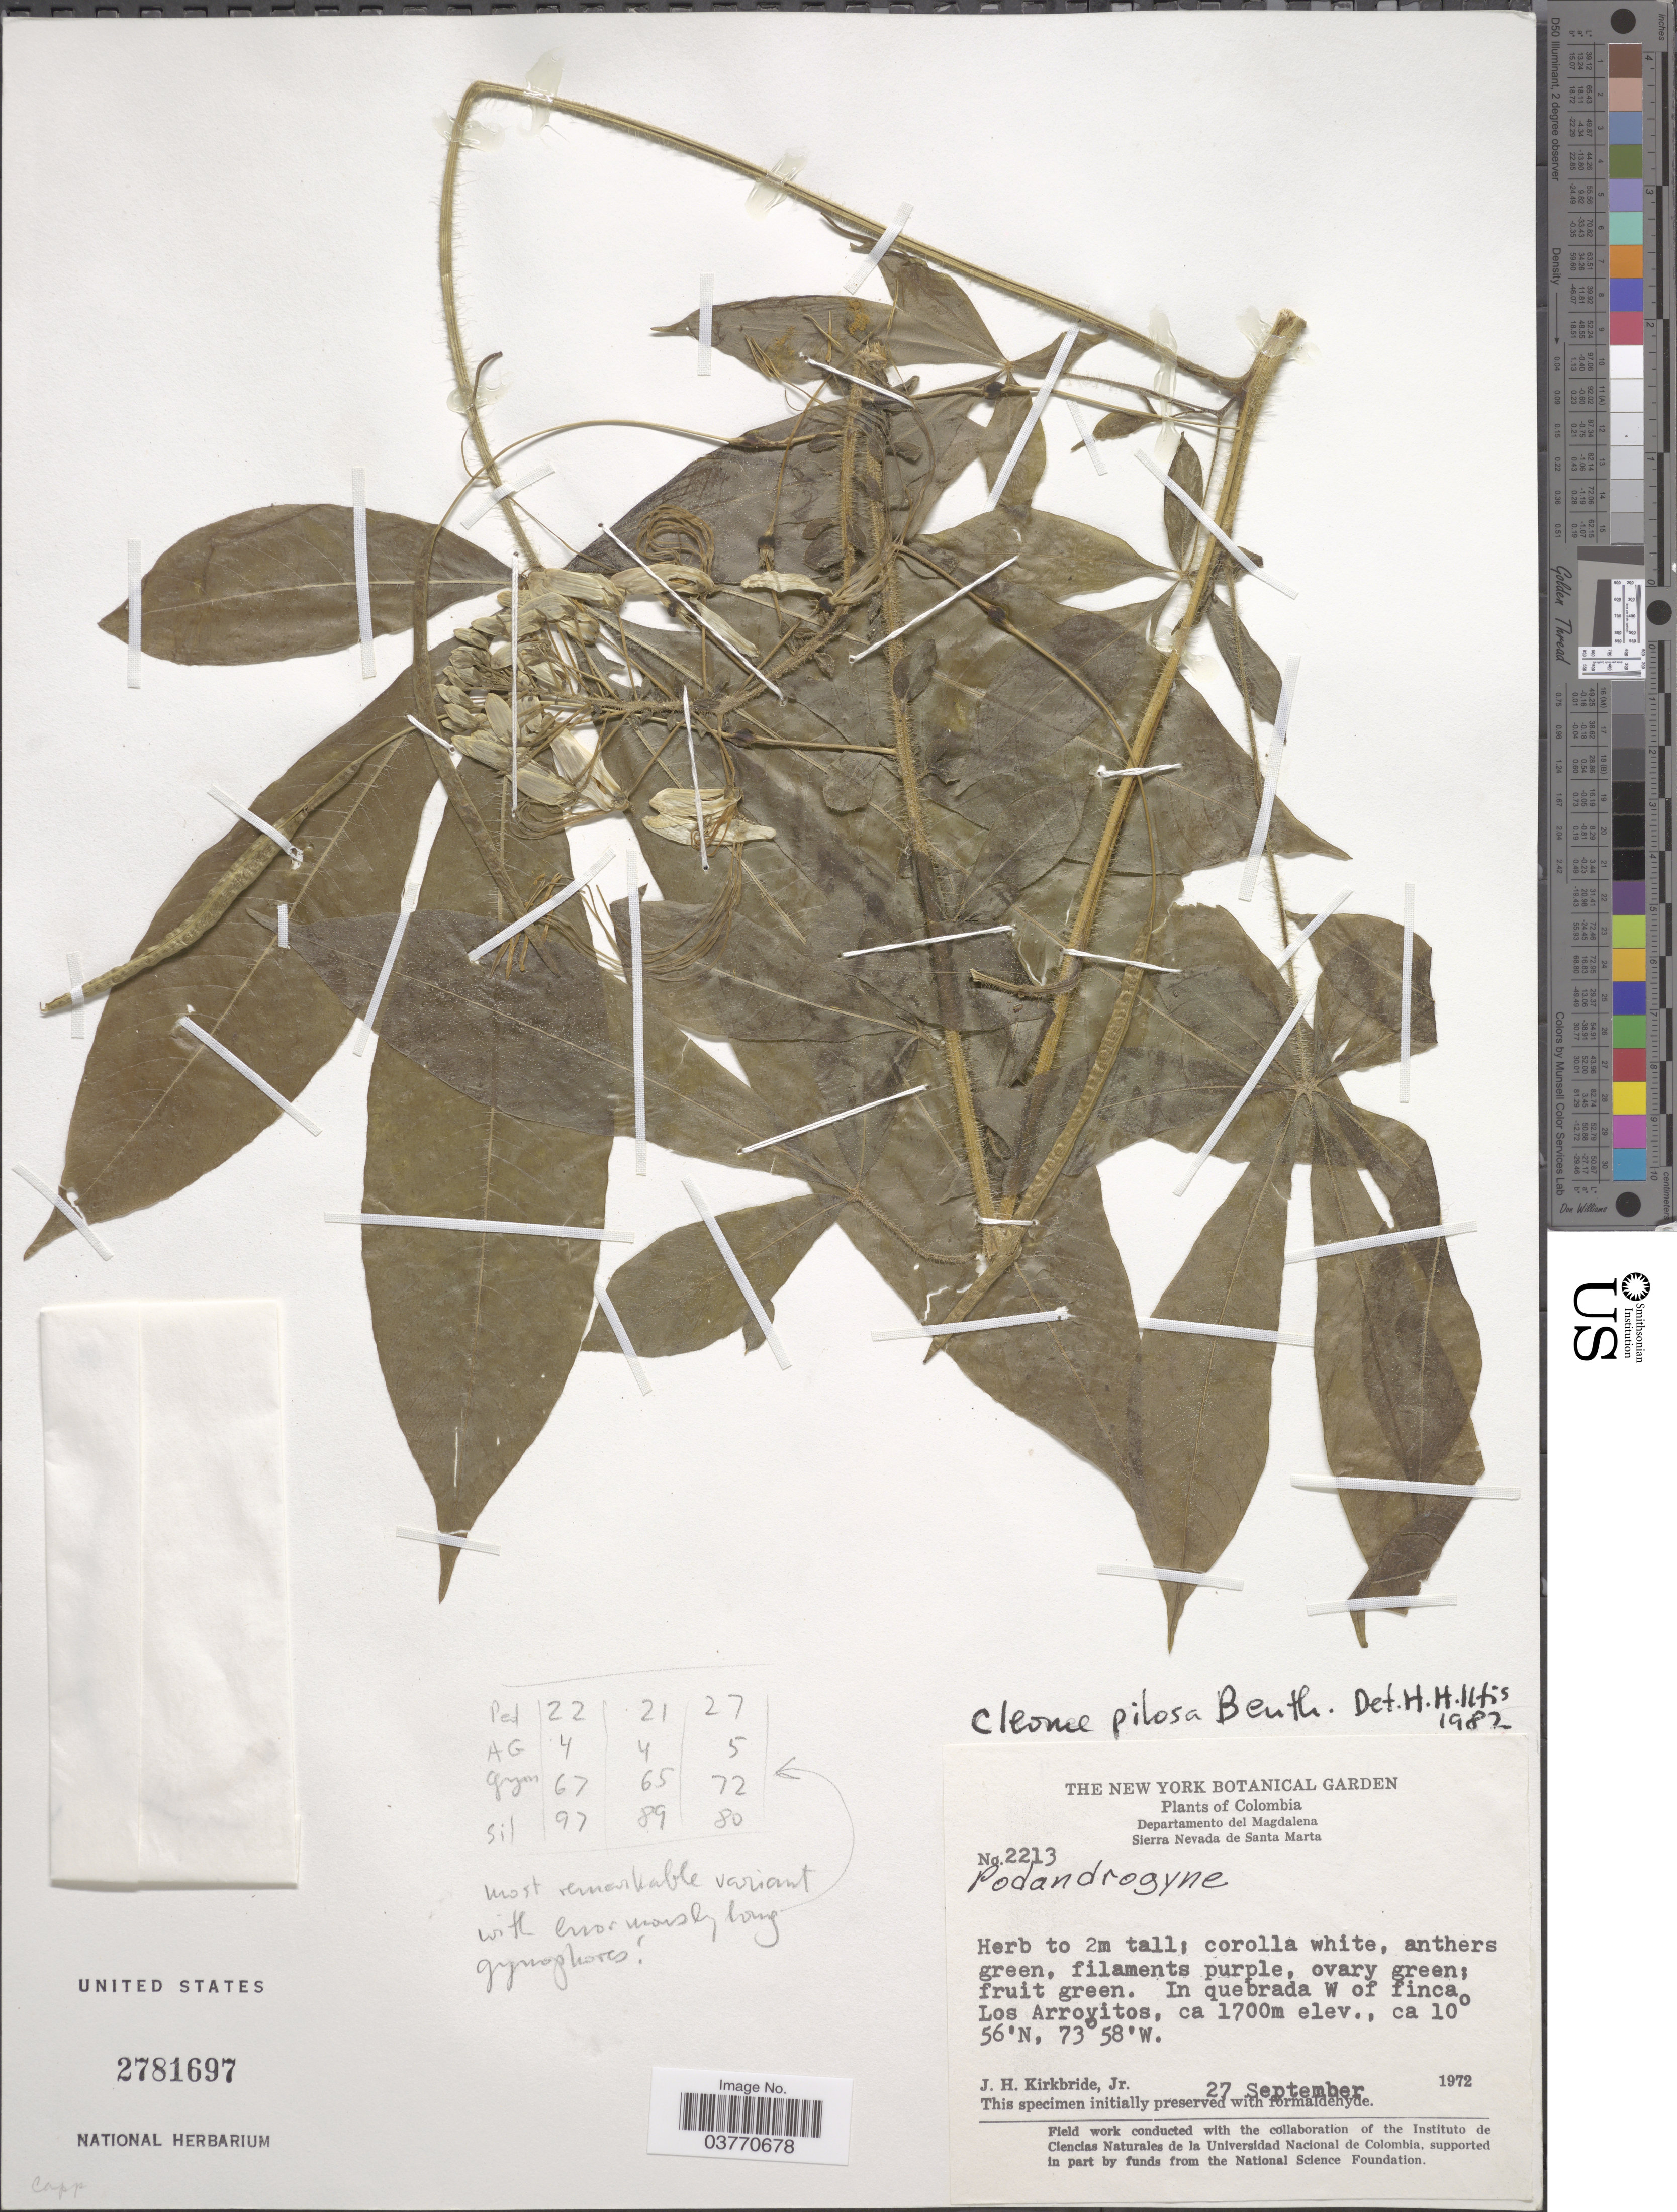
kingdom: Plantae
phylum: Tracheophyta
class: Magnoliopsida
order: Brassicales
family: Cleomaceae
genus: Cochranella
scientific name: Cochranella pilosa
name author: (Benth.) E.M. McGinty & Roalson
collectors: J. H. Kirkbride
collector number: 2213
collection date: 1972-09-27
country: Colombia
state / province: Magdalena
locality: Departamento del Magdalena. Sierra Nevada de Santa Marta. In quebrada W of finca Los Arroyitos.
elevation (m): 1700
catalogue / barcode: US 2781697